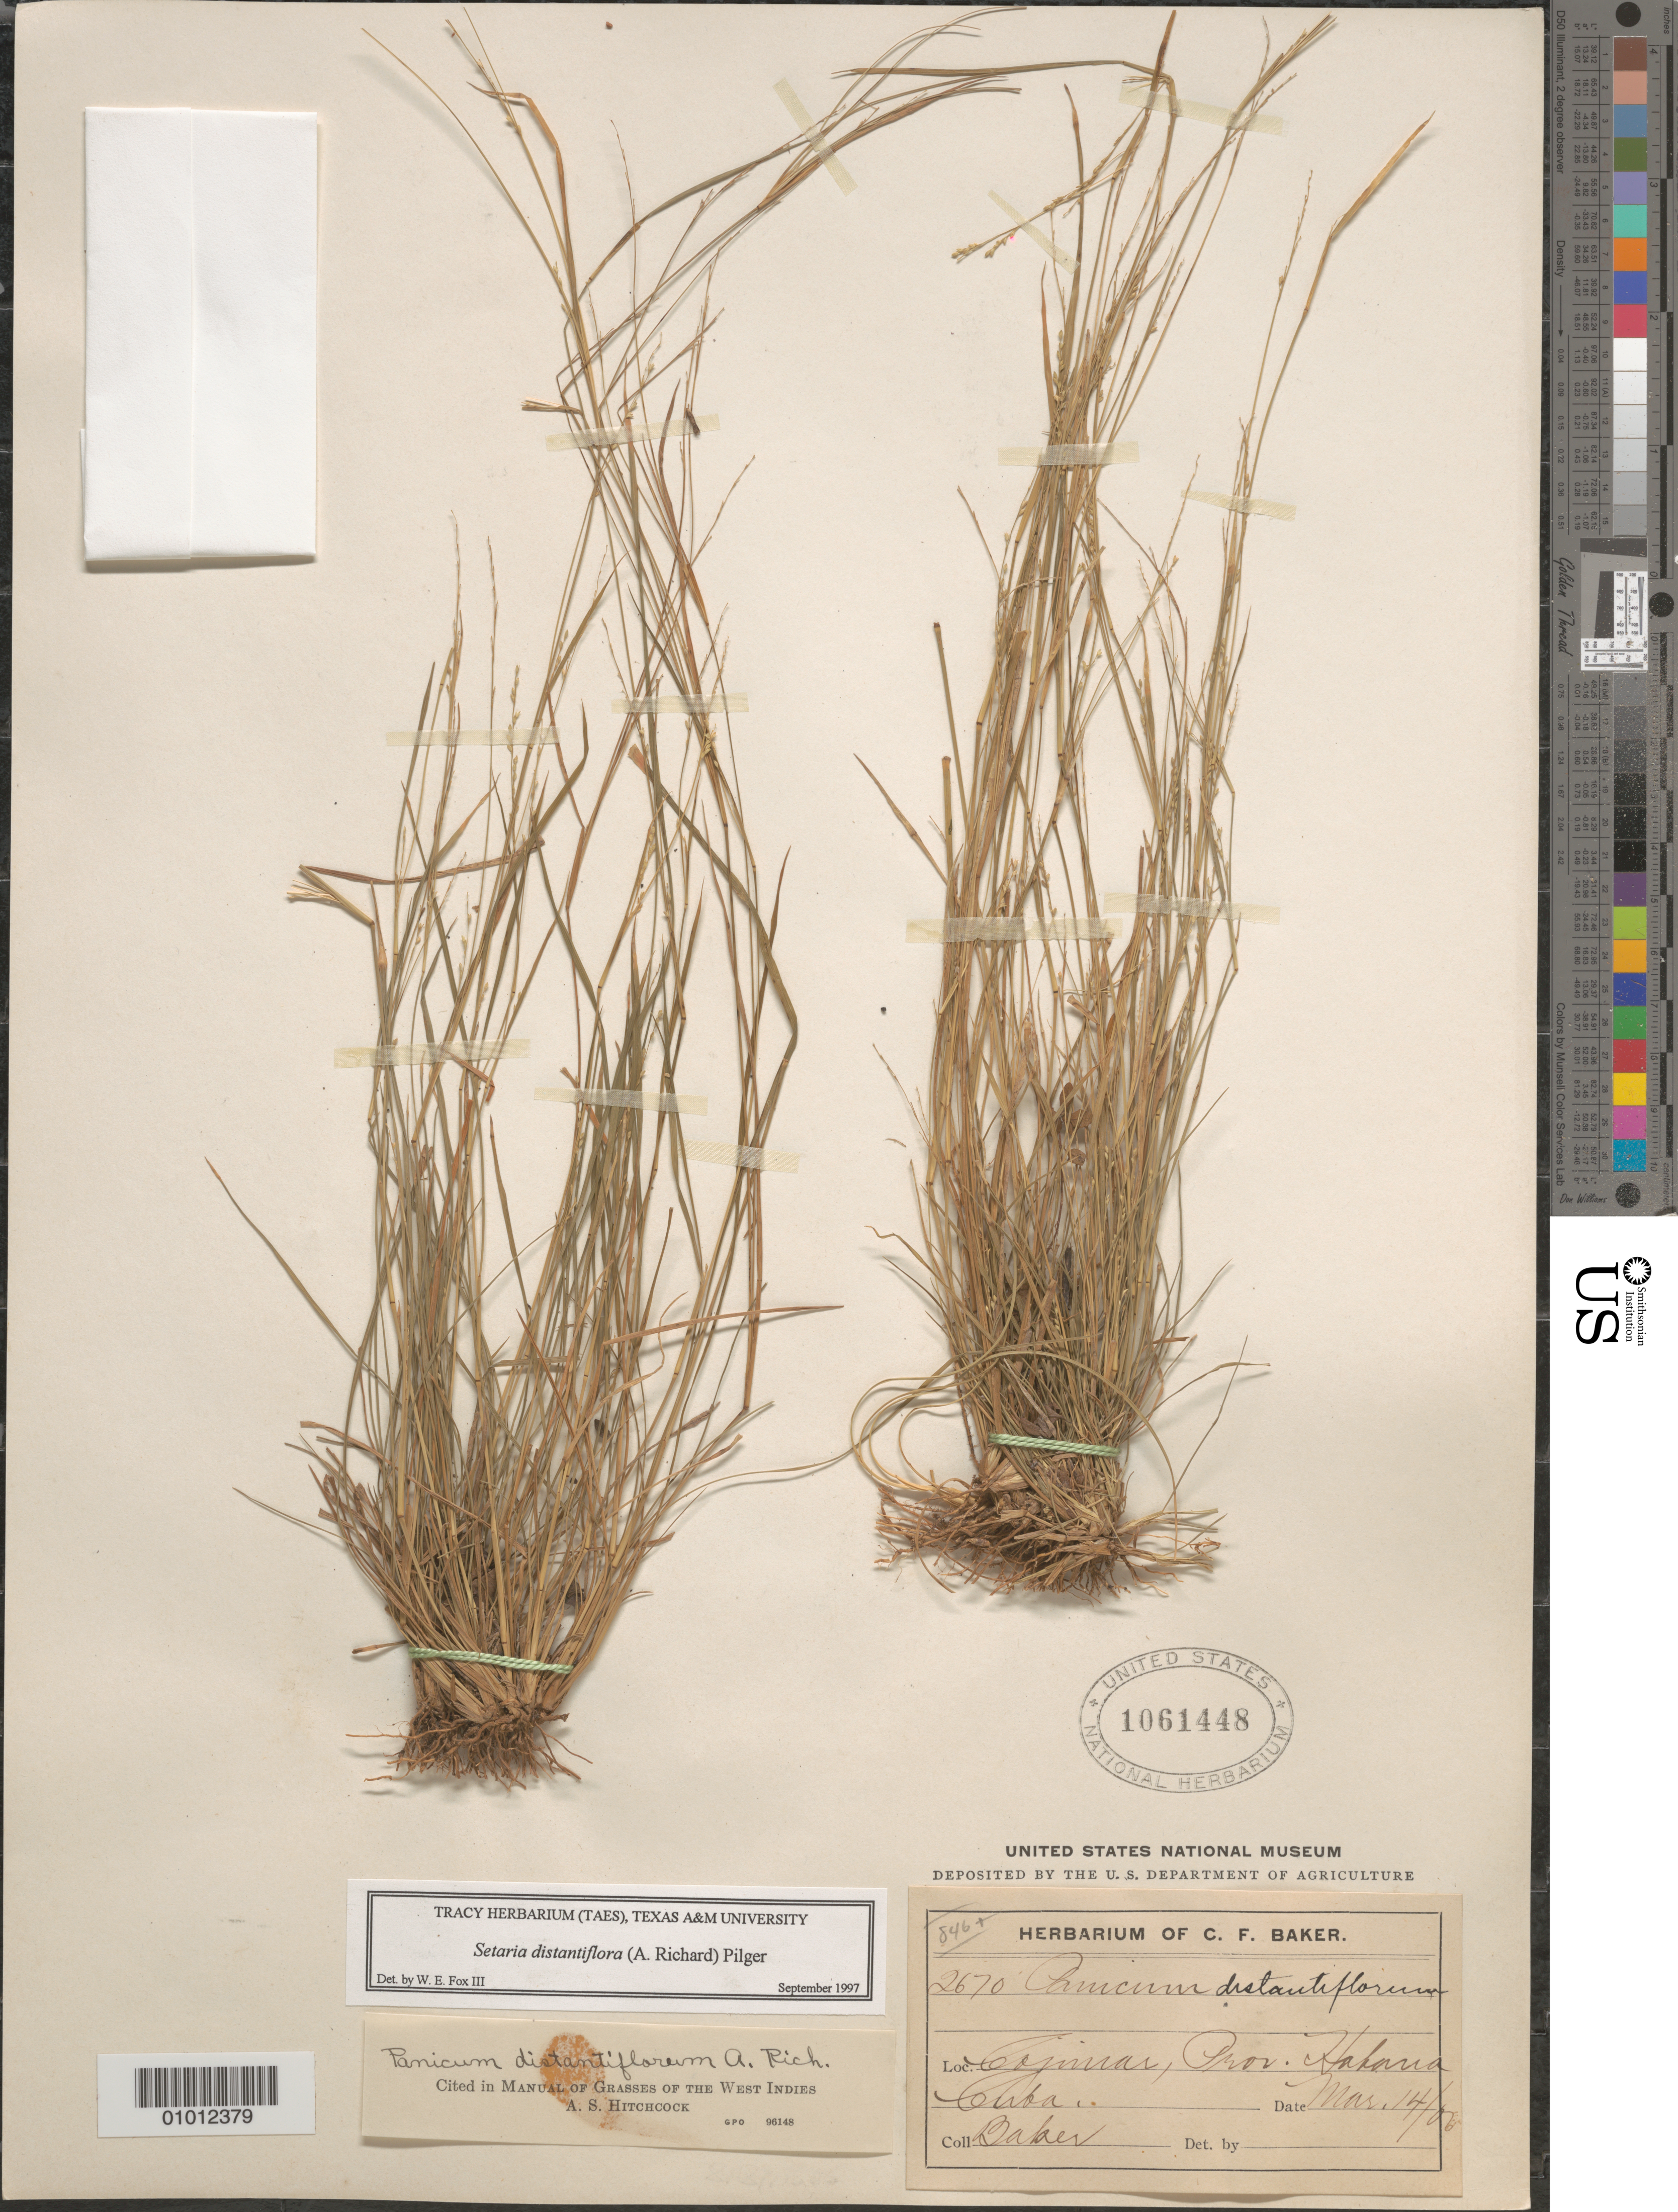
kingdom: Plantae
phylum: Tracheophyta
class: Liliopsida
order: Poales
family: Poaceae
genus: Setaria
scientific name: Setaria distantiflora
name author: (A. Rich.) Pilg.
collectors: C. F. Baker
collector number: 2670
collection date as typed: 14 Mar 1906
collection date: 1906-03-14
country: Cuba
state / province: La Habana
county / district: Municipio Habana del Este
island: Cuba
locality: Cojimar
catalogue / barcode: US 1061448